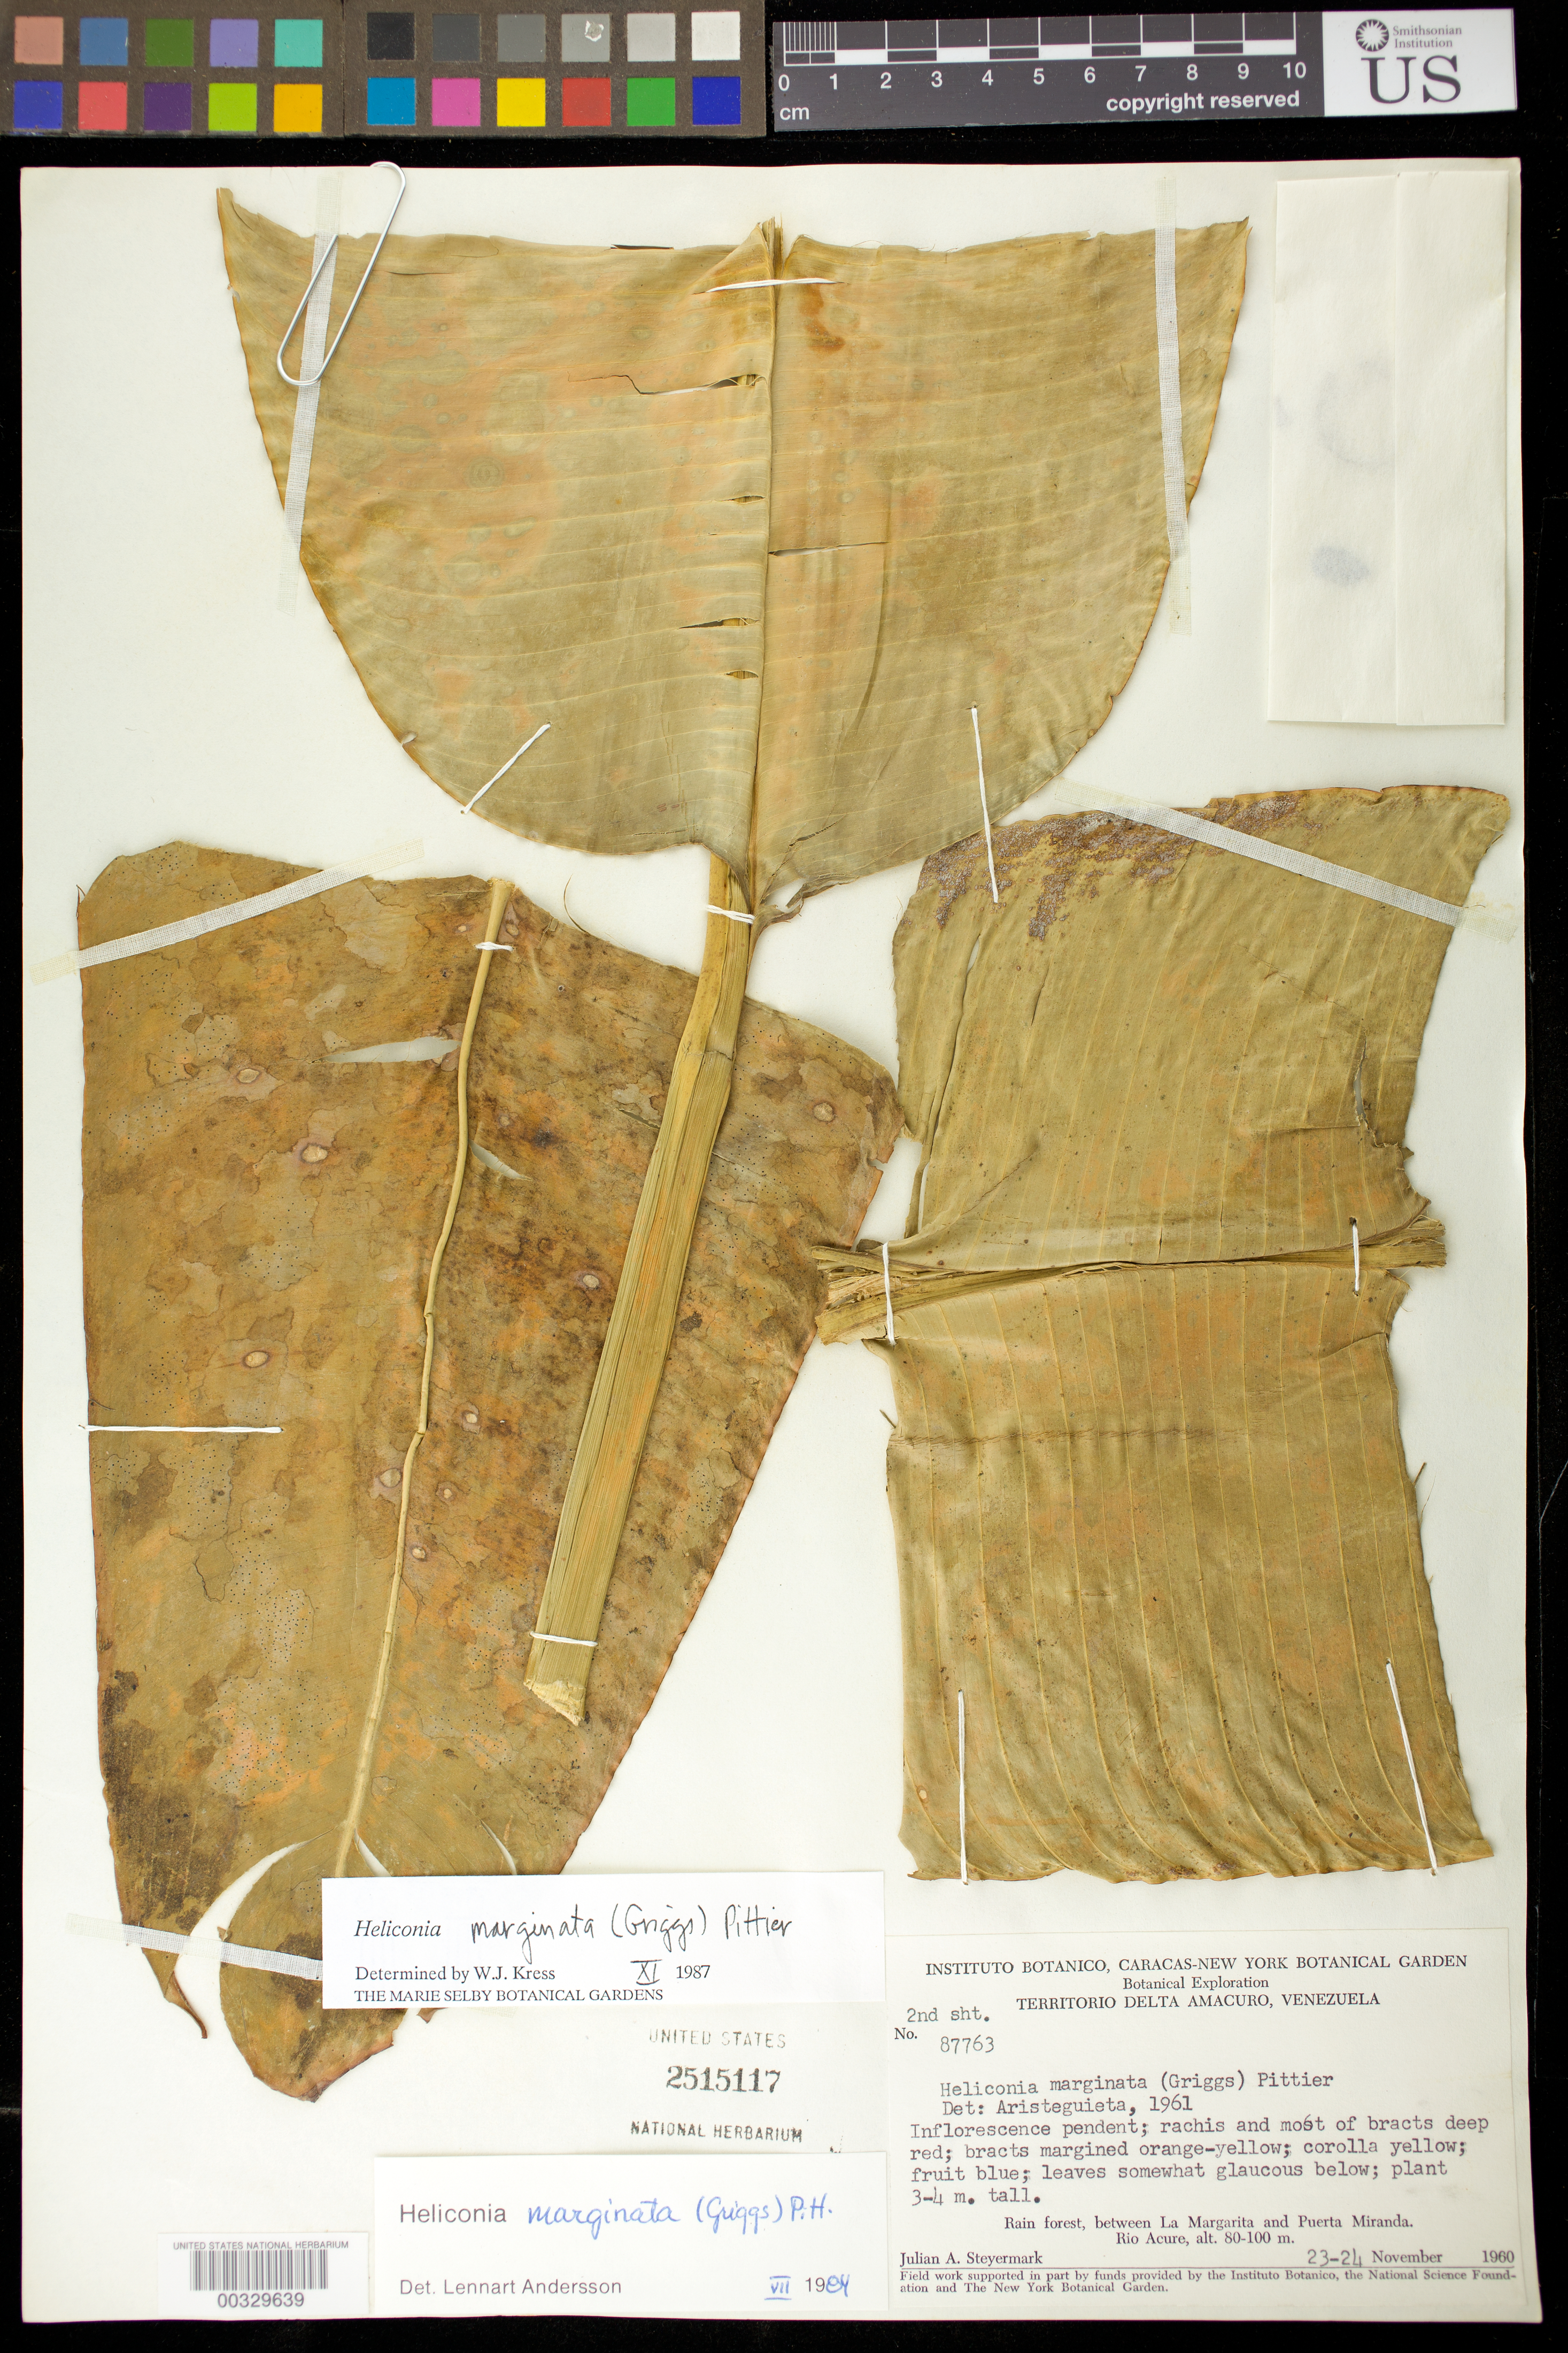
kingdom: Plantae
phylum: Tracheophyta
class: Liliopsida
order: Zingiberales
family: Heliconiaceae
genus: Heliconia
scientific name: Heliconia marginata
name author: (R.F. Griggs) Pittier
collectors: J. Steyermark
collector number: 87763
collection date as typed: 23 Nov 1960 to 24 Nov 1960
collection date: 1960-11-23/1960-11-24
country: Venezuela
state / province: Delta Amacuro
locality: Between La Magarita and Puerta Miranda, Rio Acure.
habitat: Rain forest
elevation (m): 80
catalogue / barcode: US 2515117